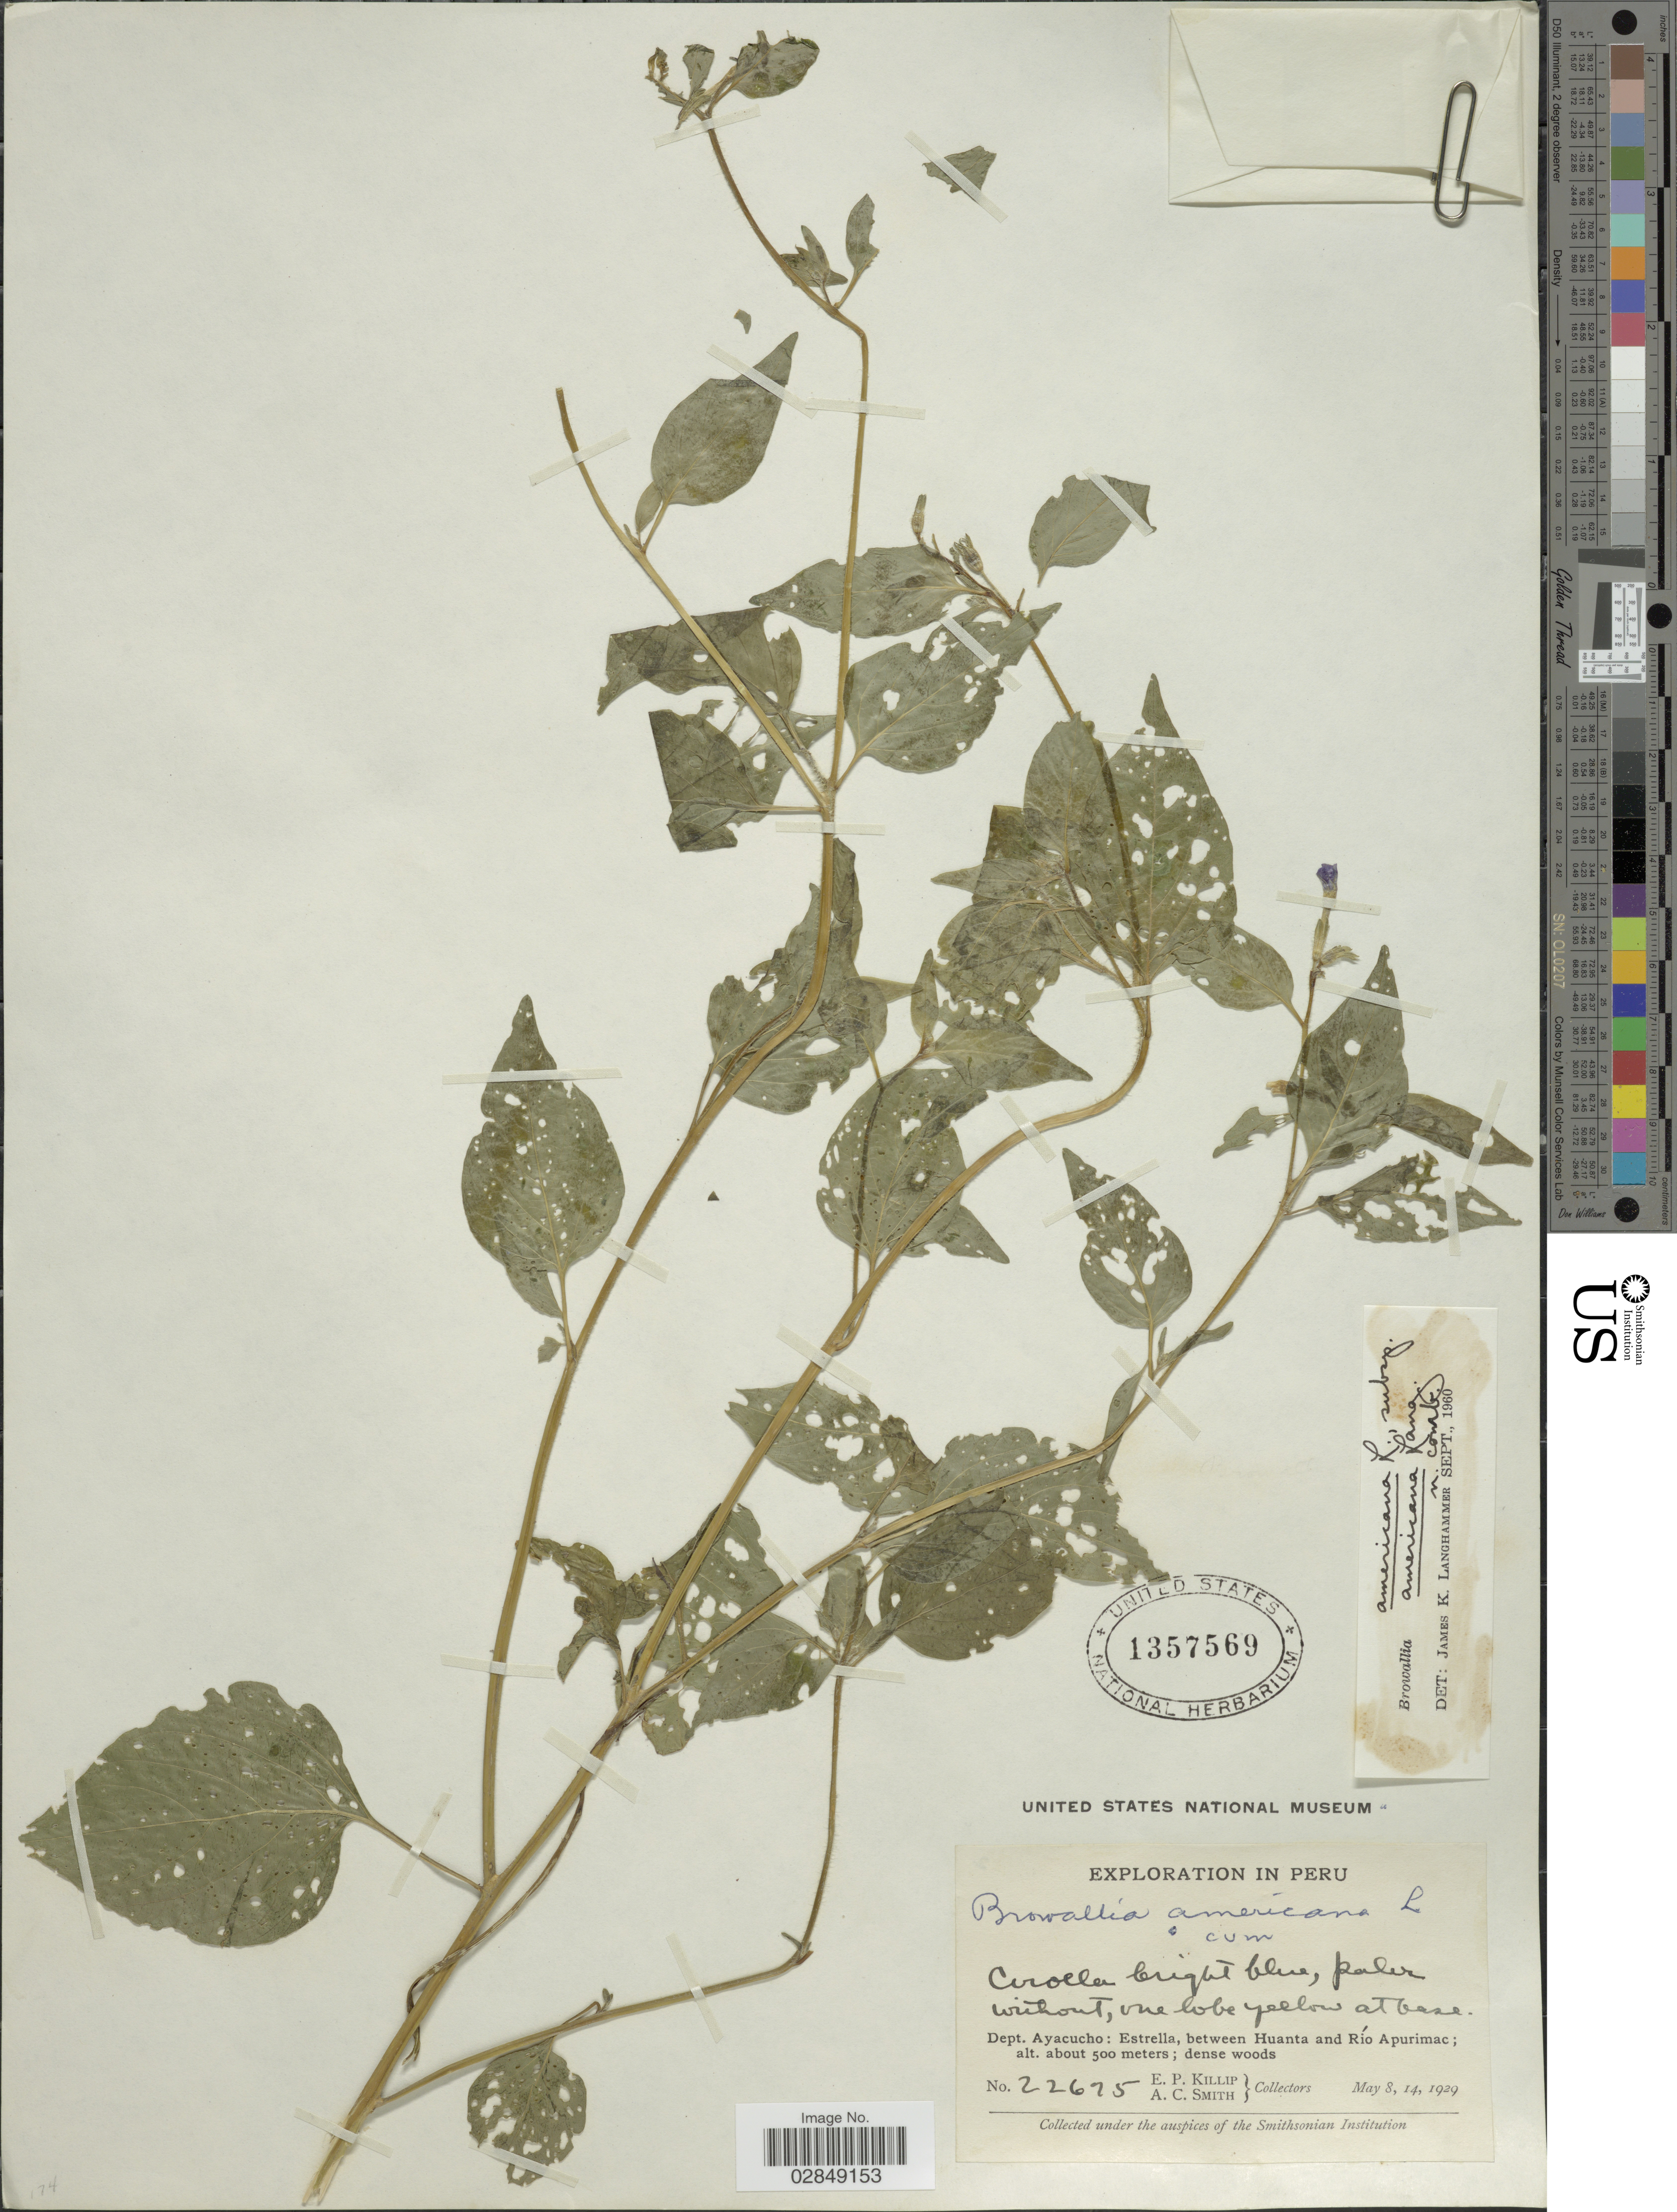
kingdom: Plantae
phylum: Tracheophyta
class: Magnoliopsida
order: Solanales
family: Solanaceae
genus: Browallia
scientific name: Browallia americana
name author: L.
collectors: E. P. Killip & A. C. Smith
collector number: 22675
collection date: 1929-05-08/1929-05-14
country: Peru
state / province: Ayacucho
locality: Dept. Ayacucho: Estrella between Huanta and Río Apurimac.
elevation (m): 500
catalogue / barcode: US 1357569